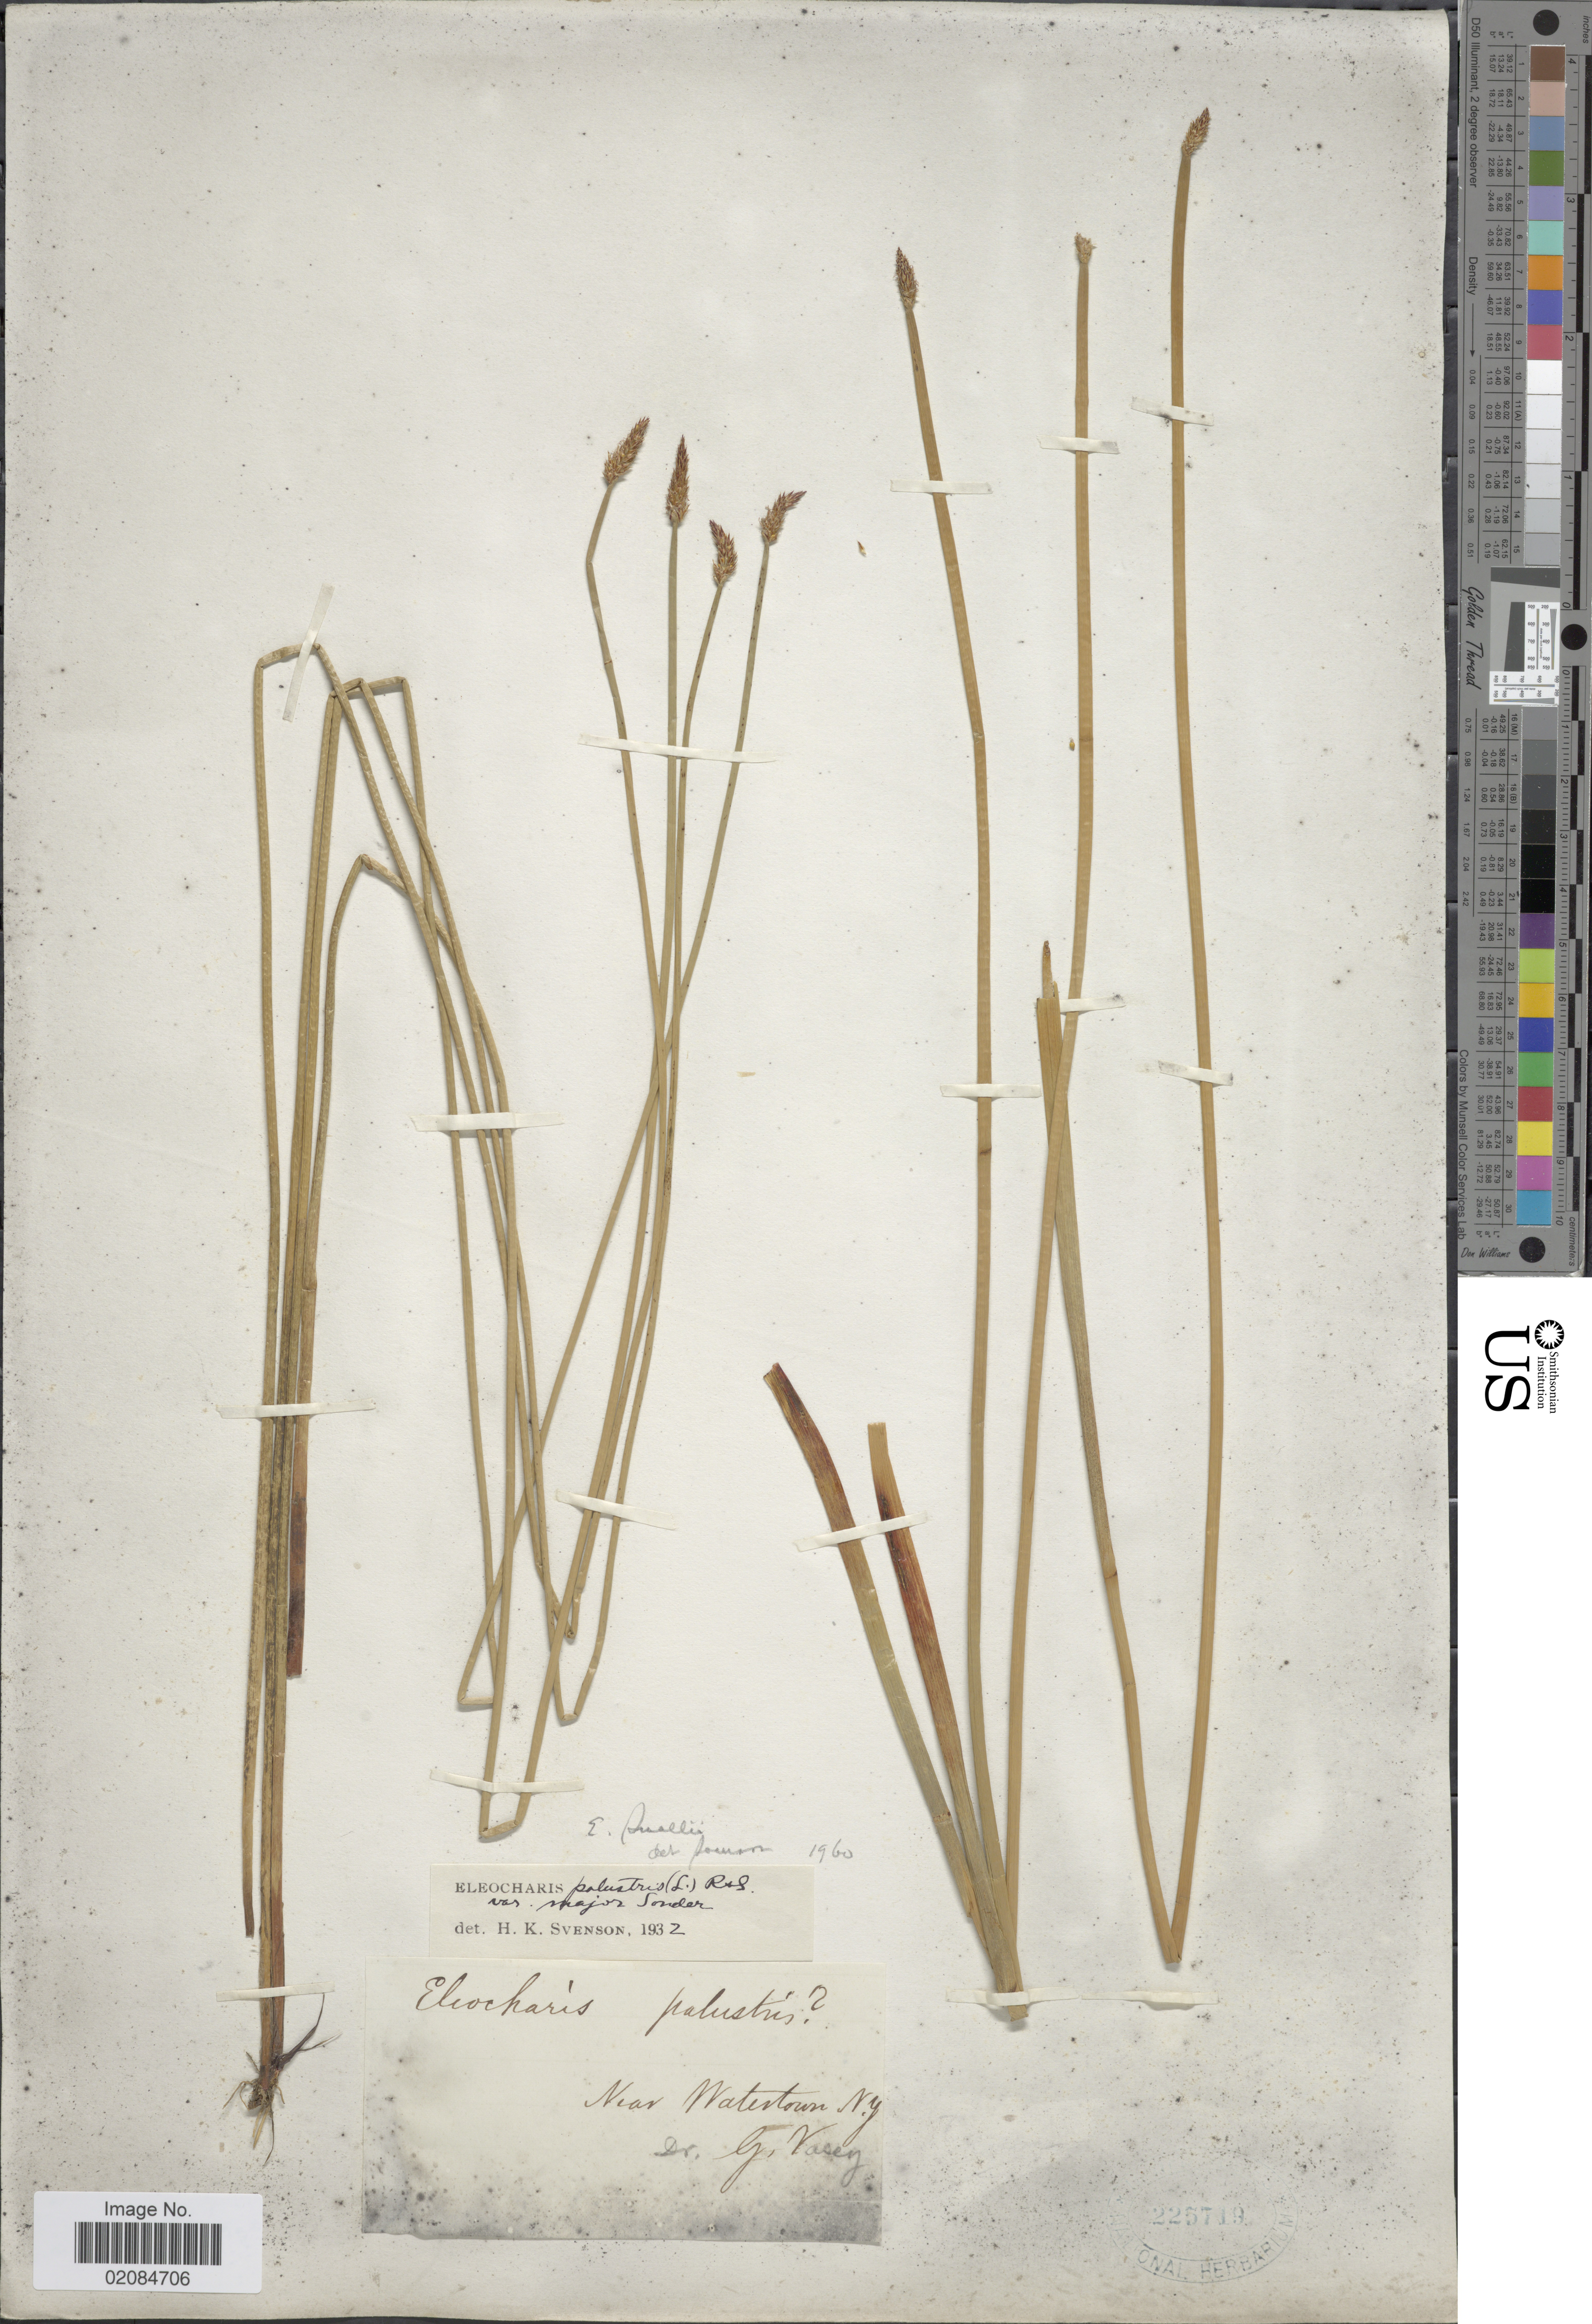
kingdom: Plantae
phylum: Tracheophyta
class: Liliopsida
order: Poales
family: Cyperaceae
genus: Eleocharis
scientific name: Eleocharis palustris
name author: (L.) Roem. & Schult.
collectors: G. Vasey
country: United States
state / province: New York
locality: Near Watertown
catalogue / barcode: US 225719